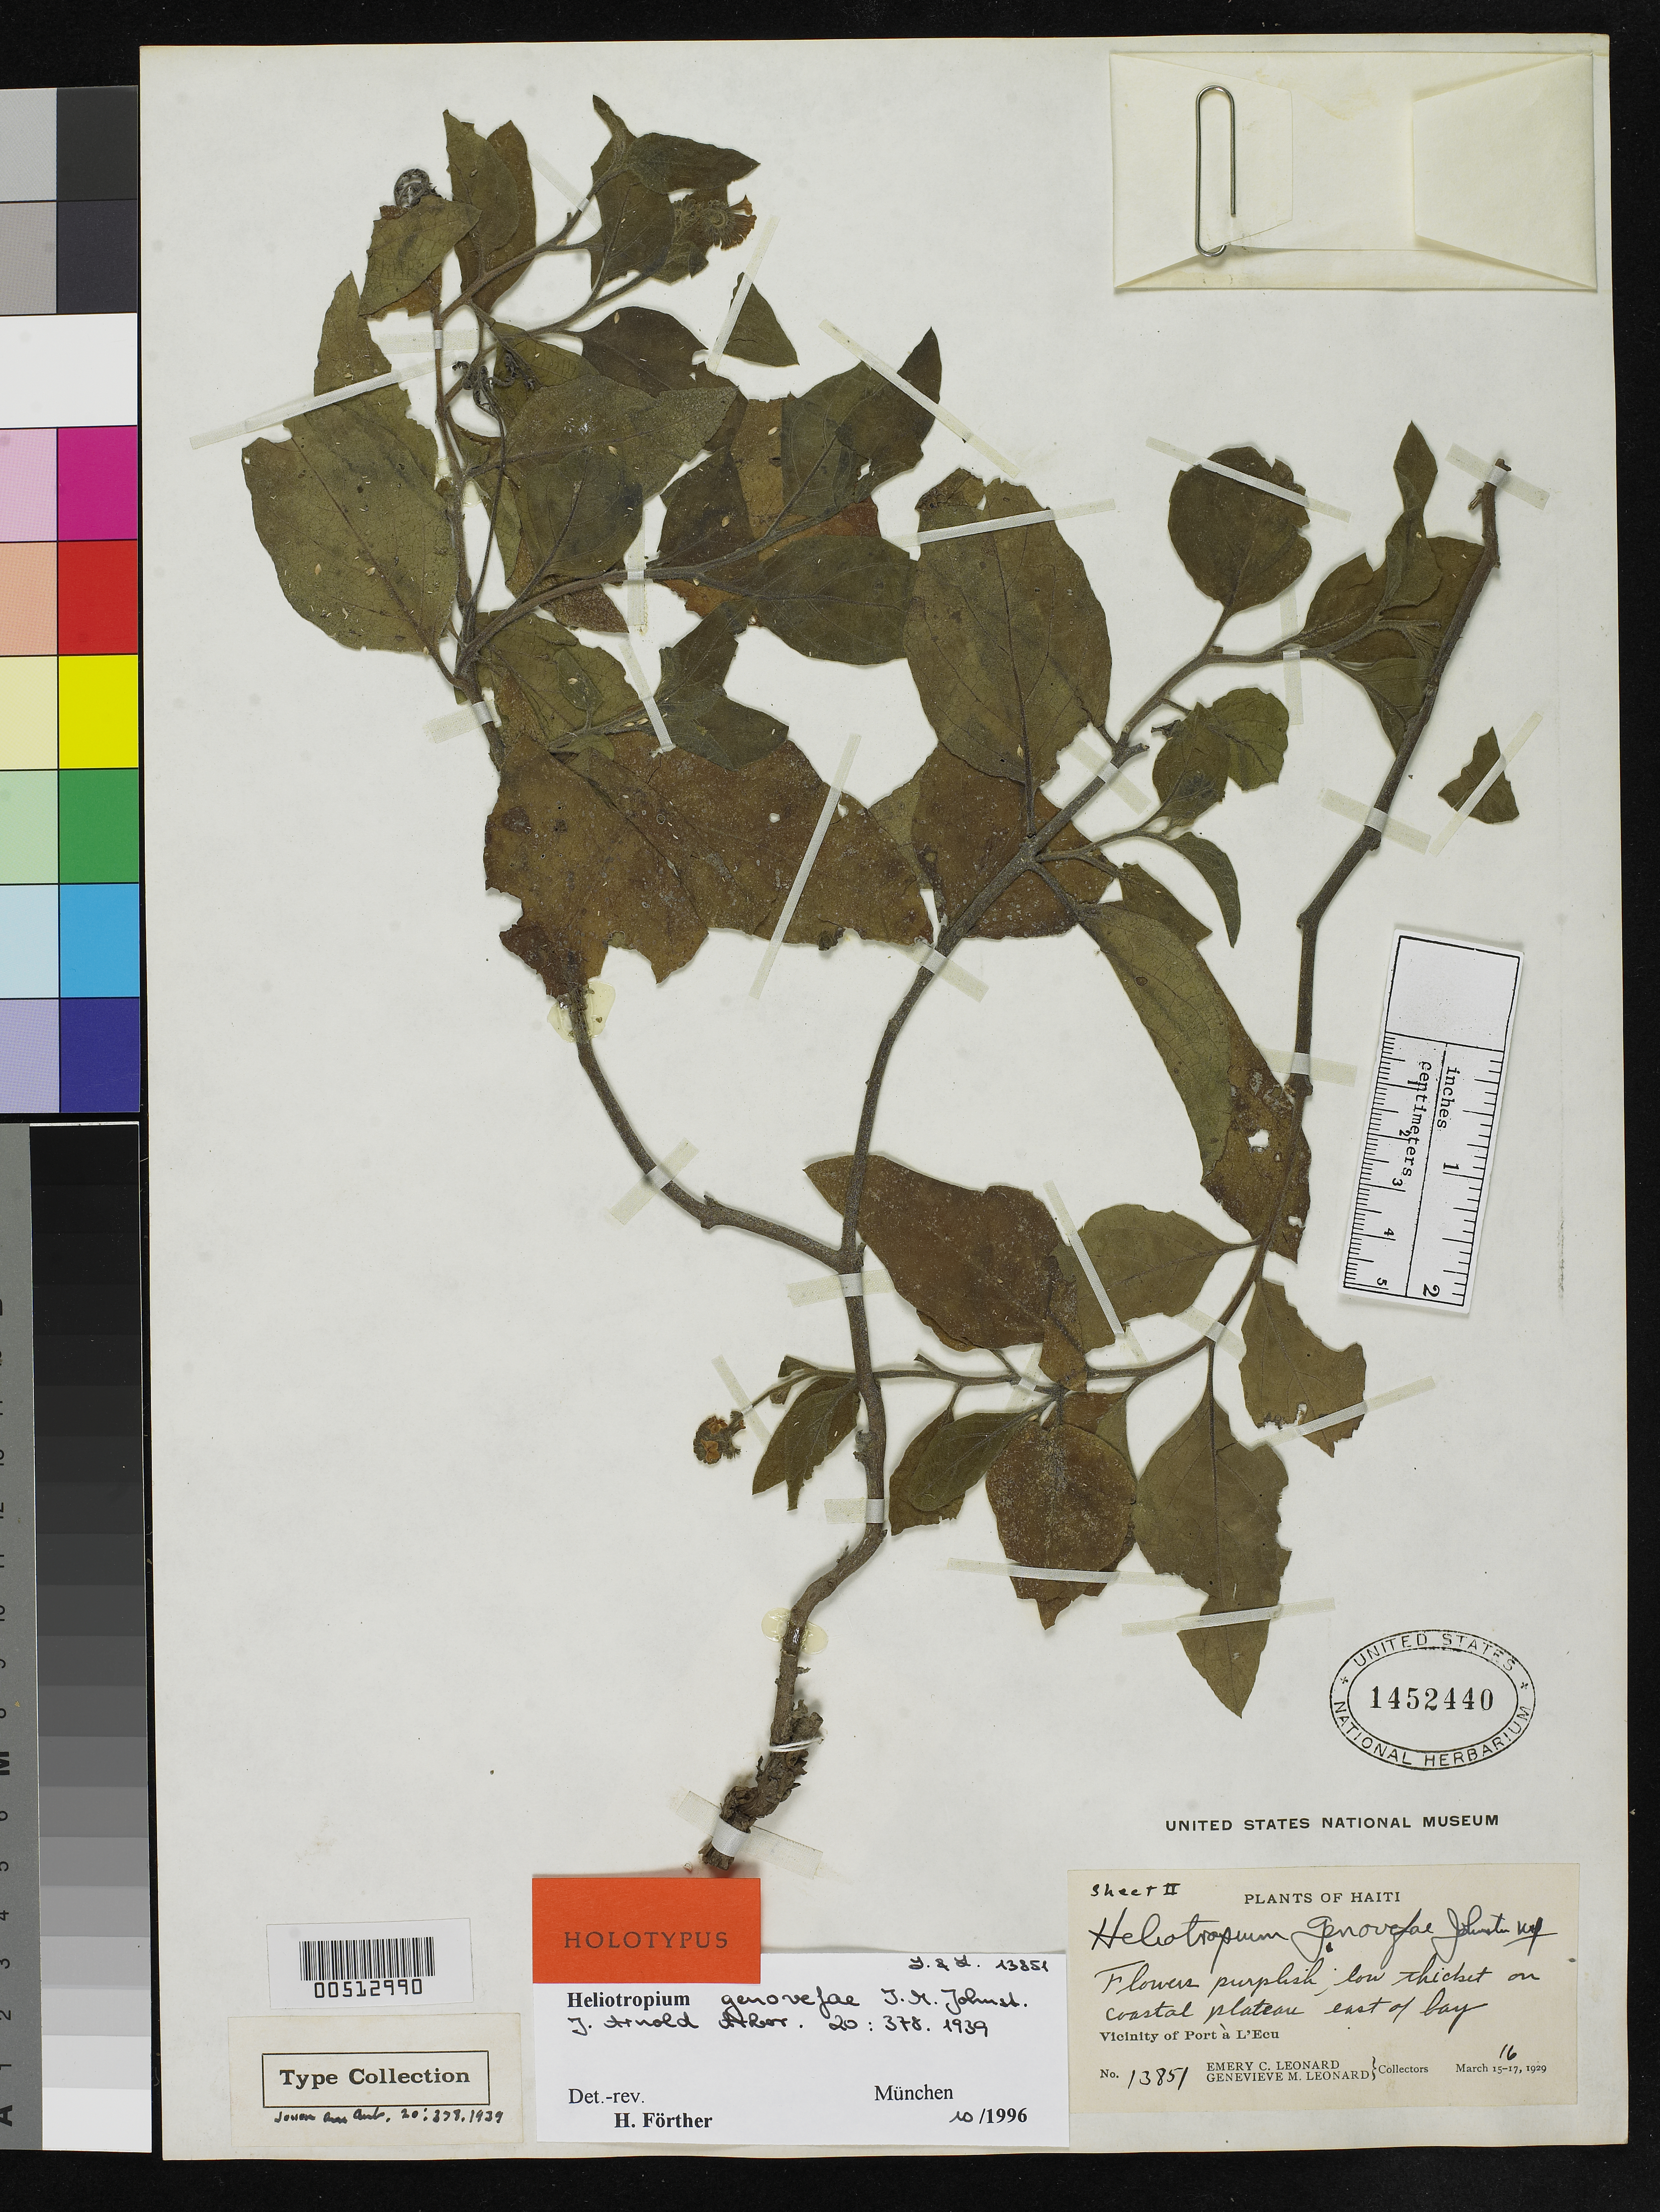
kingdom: Plantae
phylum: Tracheophyta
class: Magnoliopsida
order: Boraginales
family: Heliotropiaceae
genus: Heliotropium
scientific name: Heliotropium genovefae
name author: I.M. Johnst.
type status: Holotype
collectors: E. C. Leonard & G. M. Leonard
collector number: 13851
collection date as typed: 16 Mar 1929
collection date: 1929-03-16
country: Haiti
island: Hispaniola Island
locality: Vicinity of Port a l'ecu, Coastal Plateau E of bay.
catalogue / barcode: US 1452440